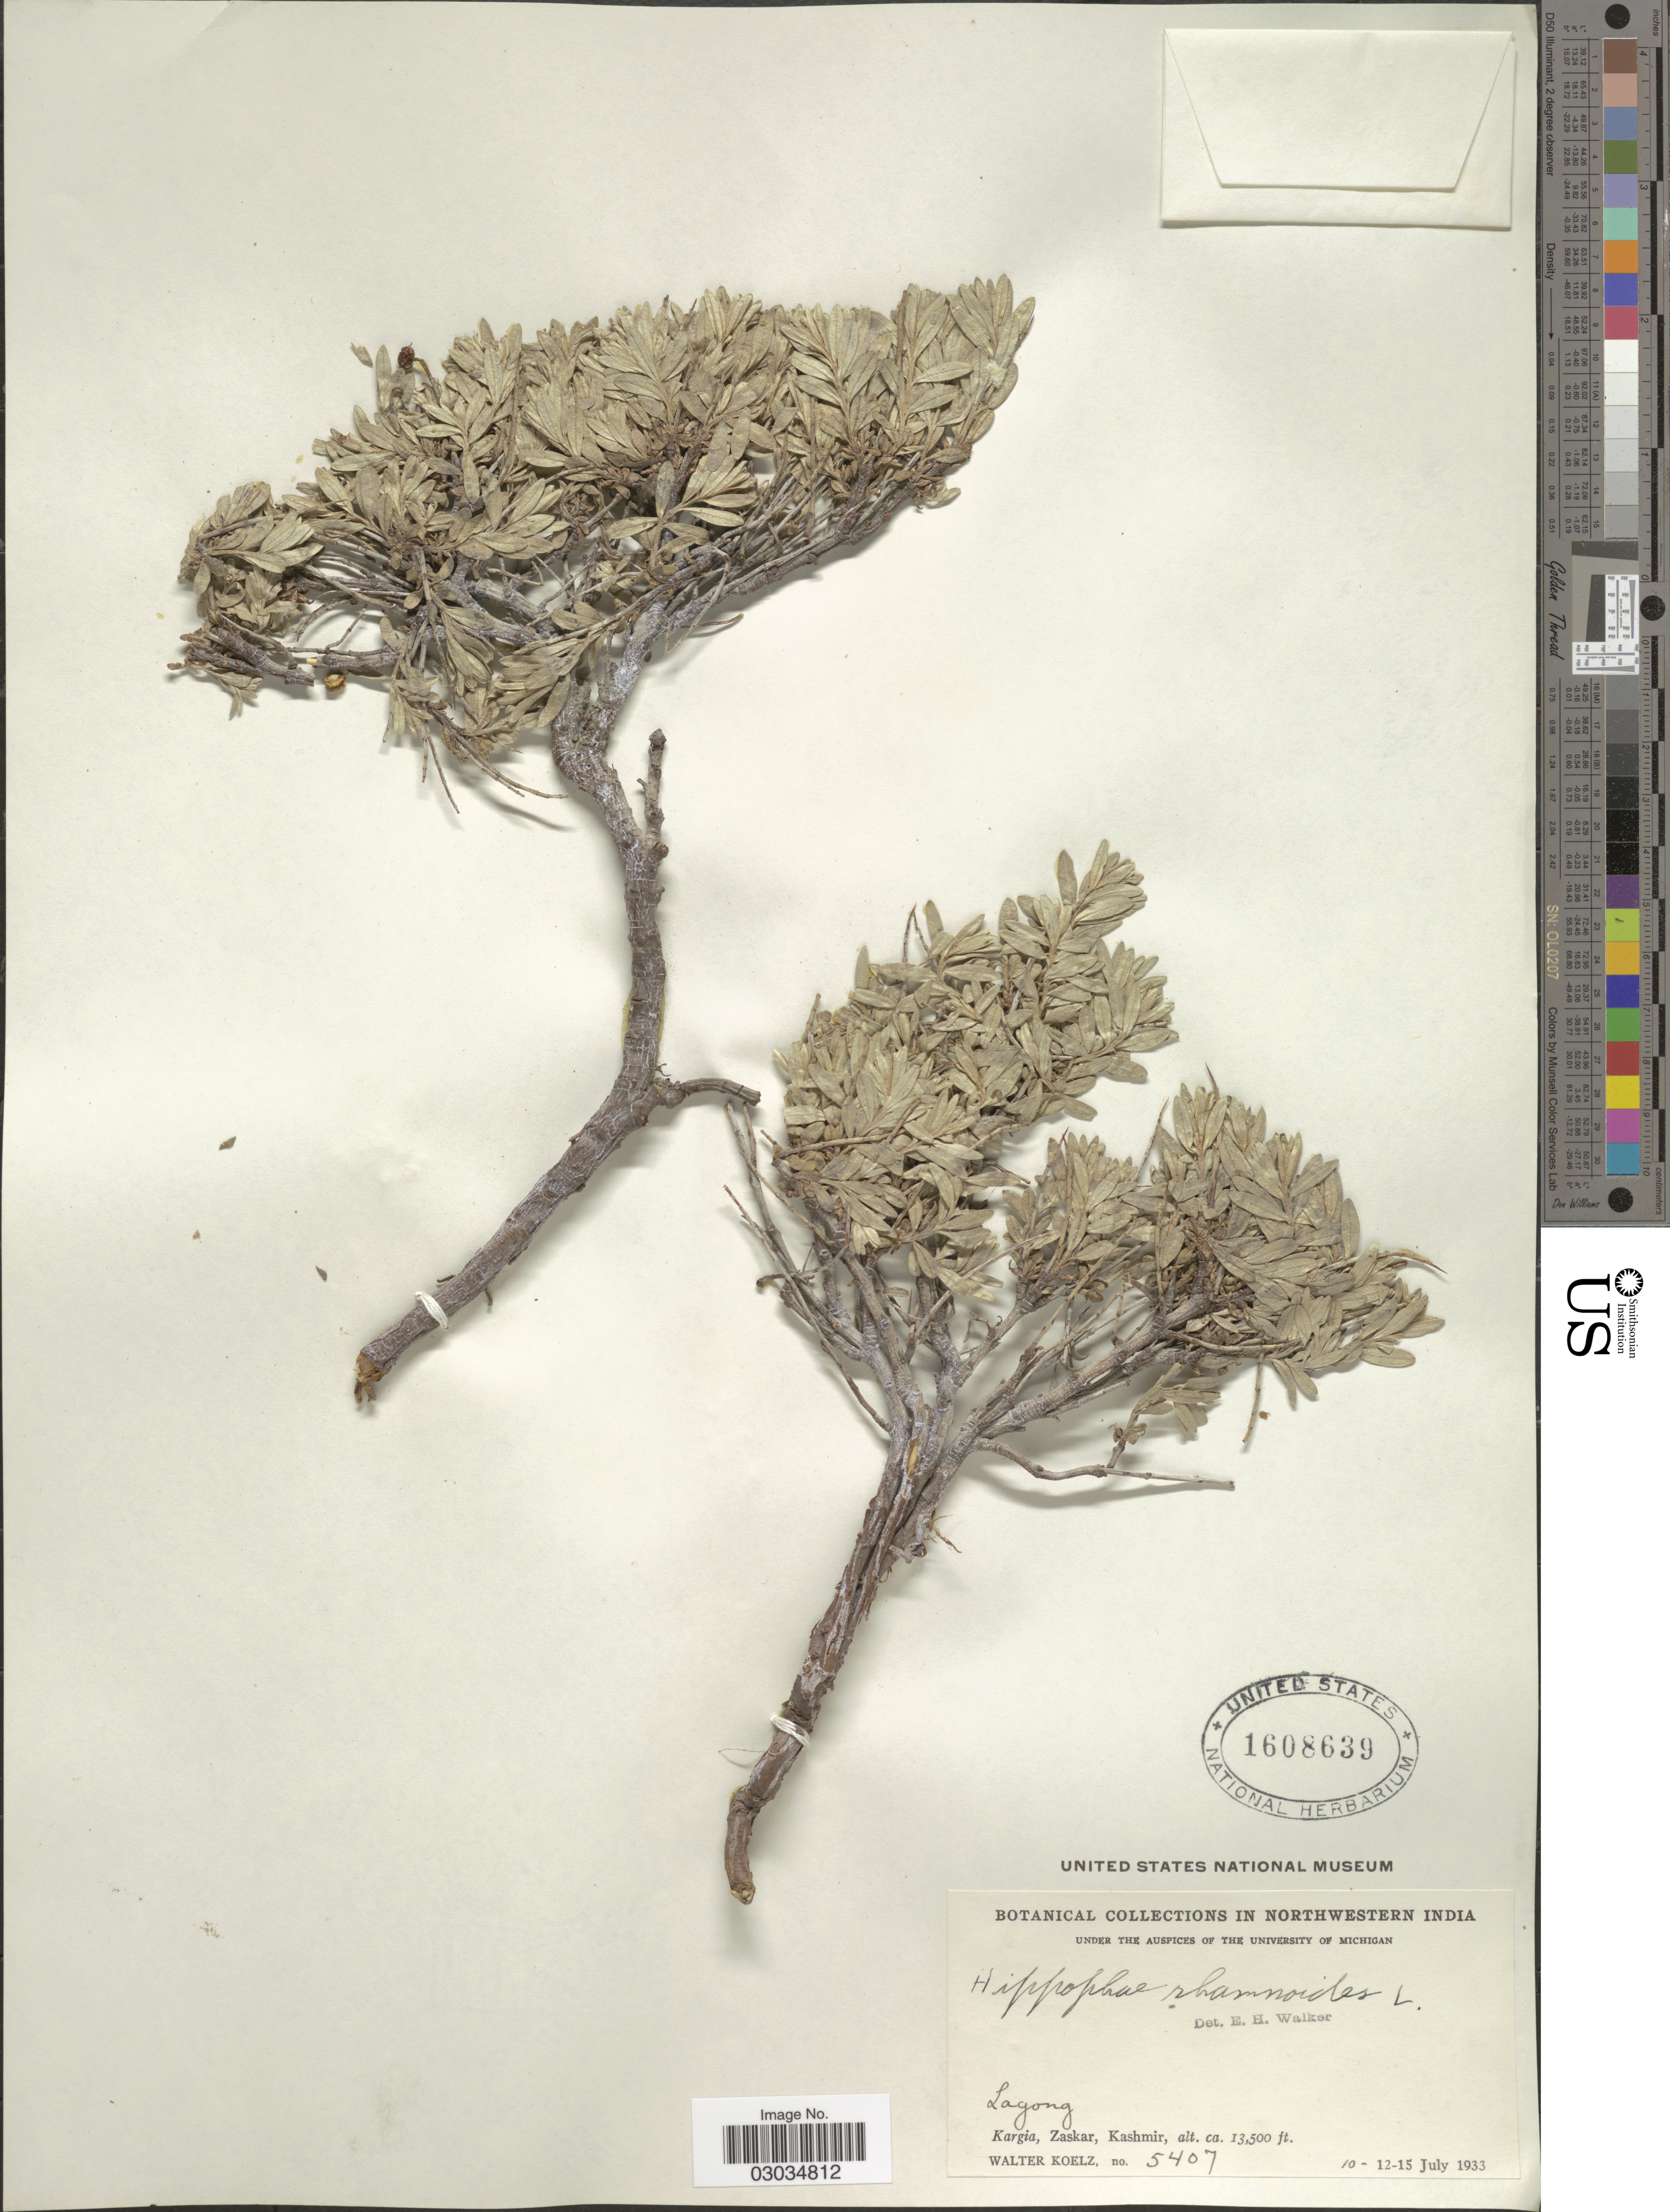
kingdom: Plantae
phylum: Tracheophyta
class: Magnoliopsida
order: Rosales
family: Elaeagnaceae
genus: Hippophae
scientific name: Hippophae rhamnoides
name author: L.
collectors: W. N. Koelz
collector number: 5407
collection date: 1933-07-10/1933-07-15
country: India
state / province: Jammu and Kashmir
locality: Northwestern India, Lagong, Kargia, Zaskar, Kashmir.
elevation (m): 4115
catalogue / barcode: US 1608639